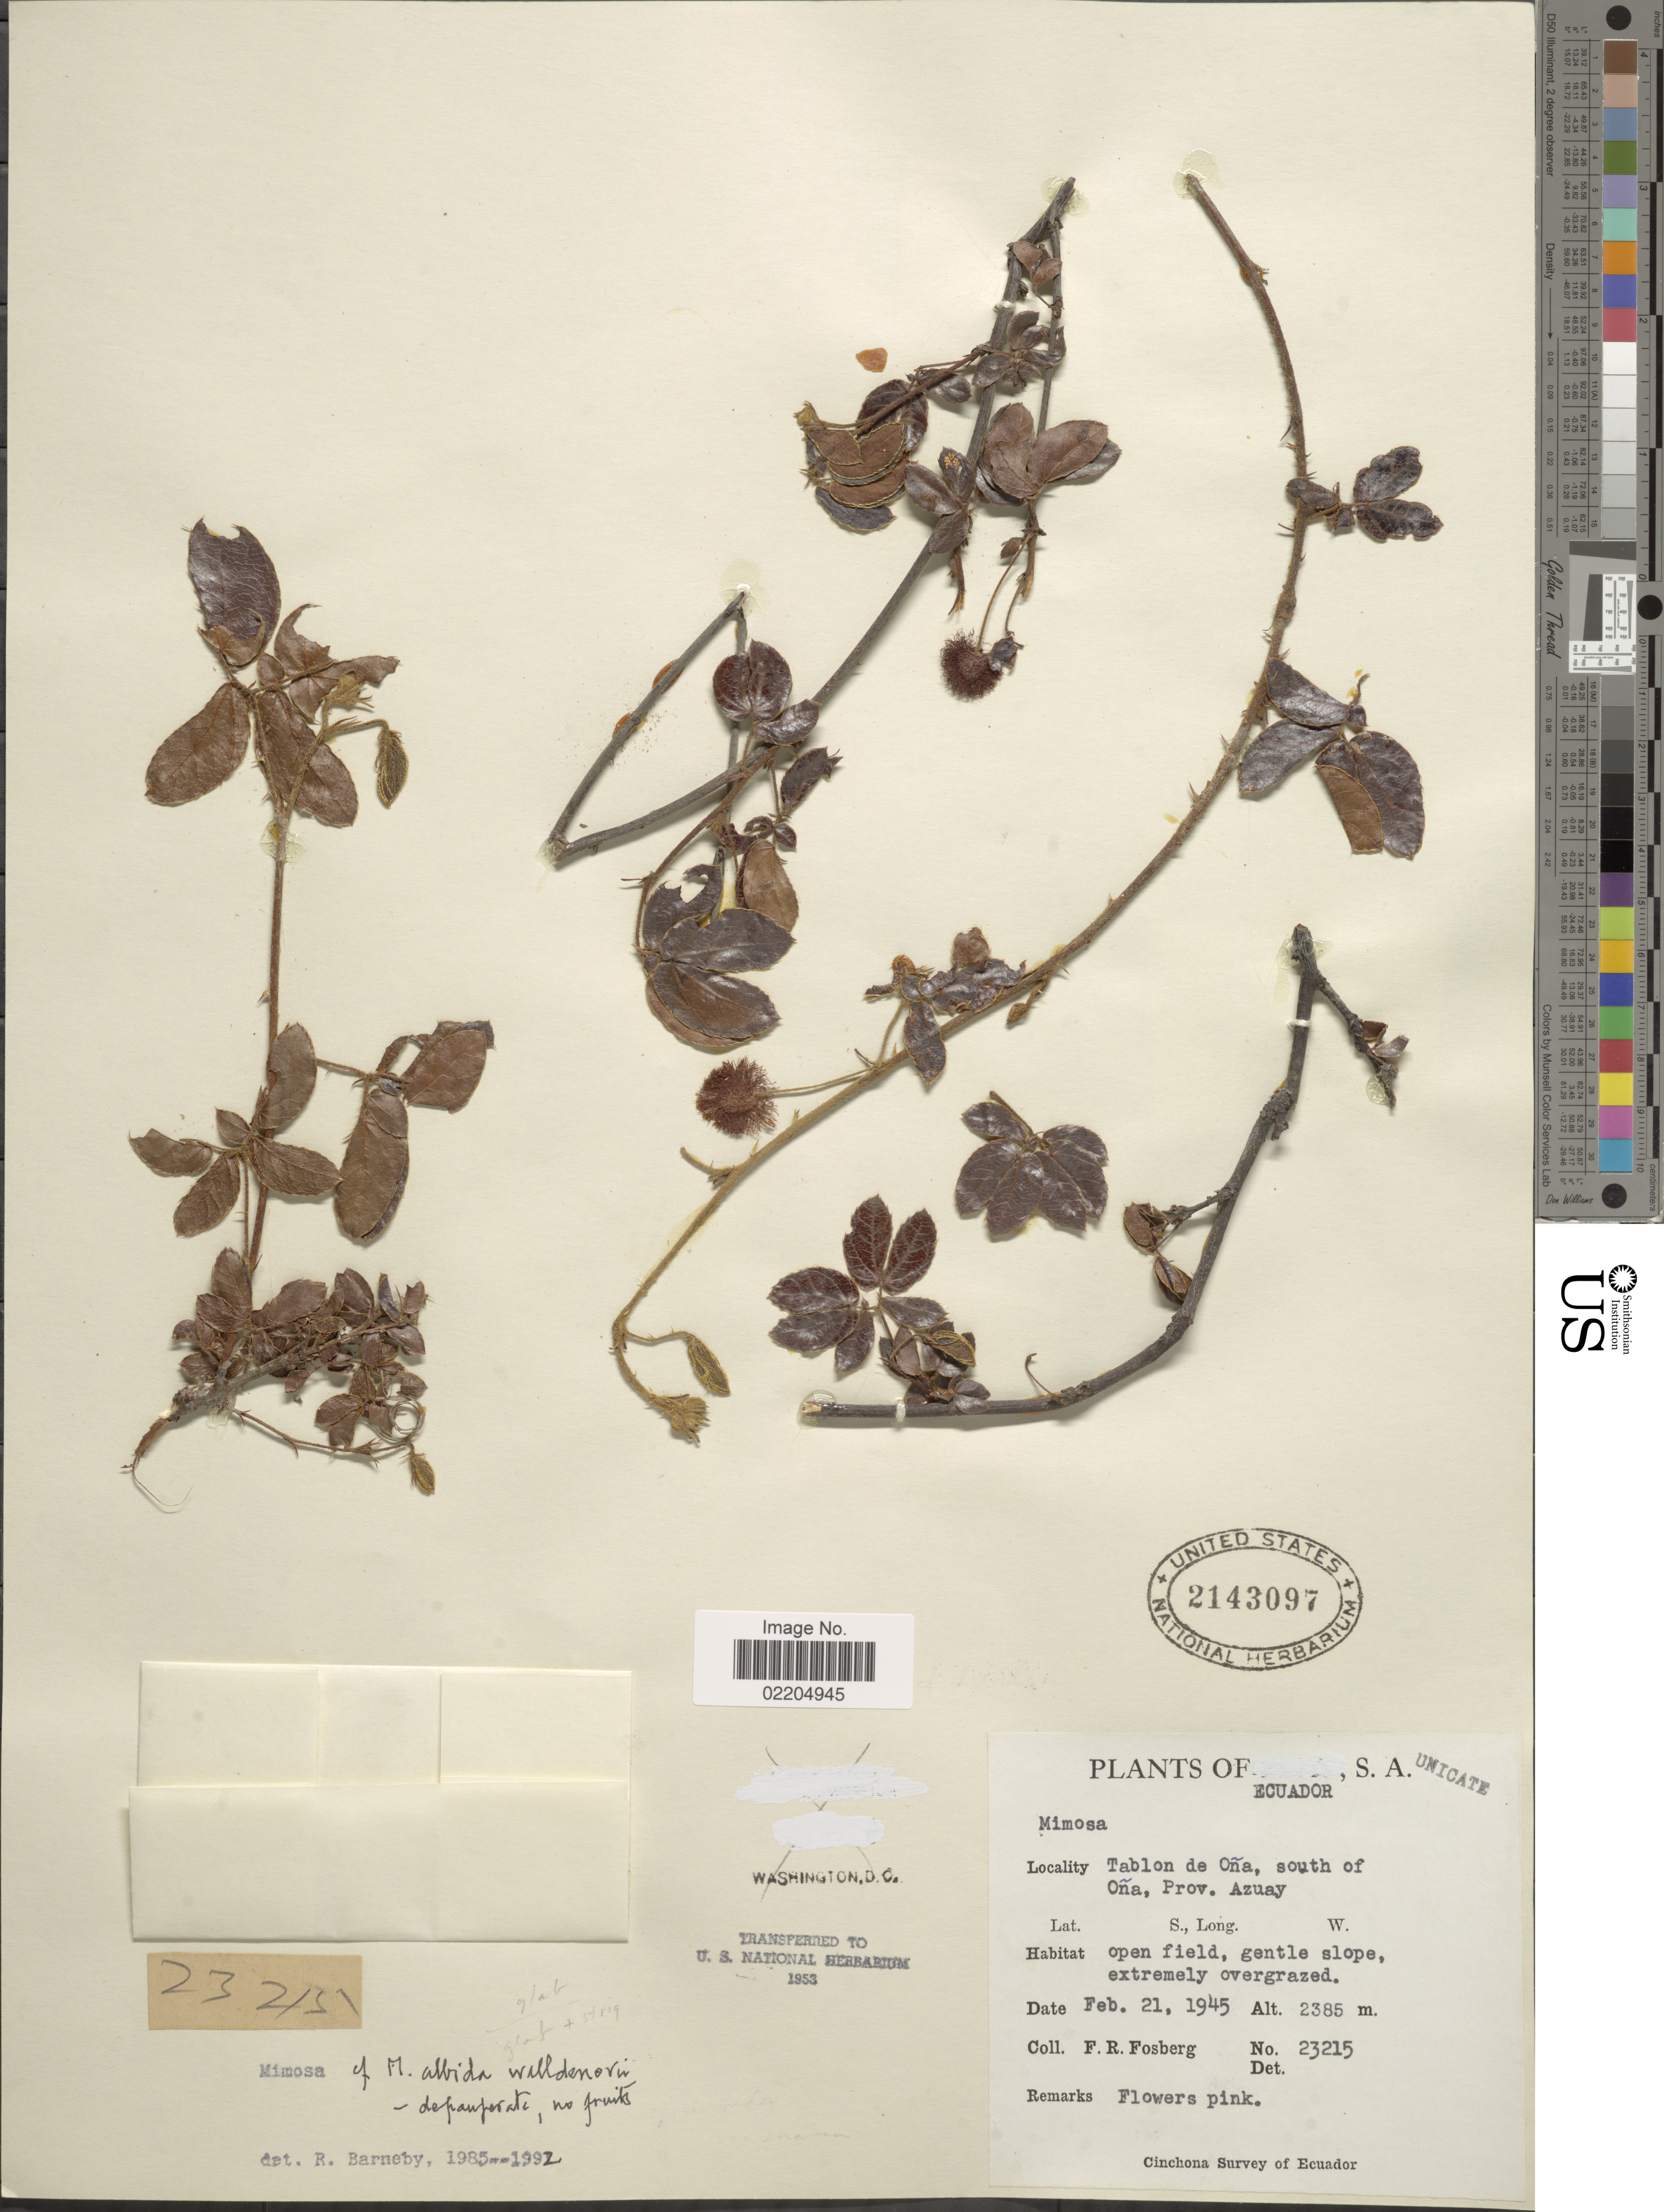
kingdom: Plantae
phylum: Tracheophyta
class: Magnoliopsida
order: Fabales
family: Fabaceae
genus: Mimosa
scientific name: Mimosa albida var. willdenowii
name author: (Poir.) Rudd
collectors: F. R. Fosberg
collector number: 23215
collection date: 1945-02-21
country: Ecuador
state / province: Azuay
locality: Tablon de Ona, south of Ona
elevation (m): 2385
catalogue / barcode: US 2143097